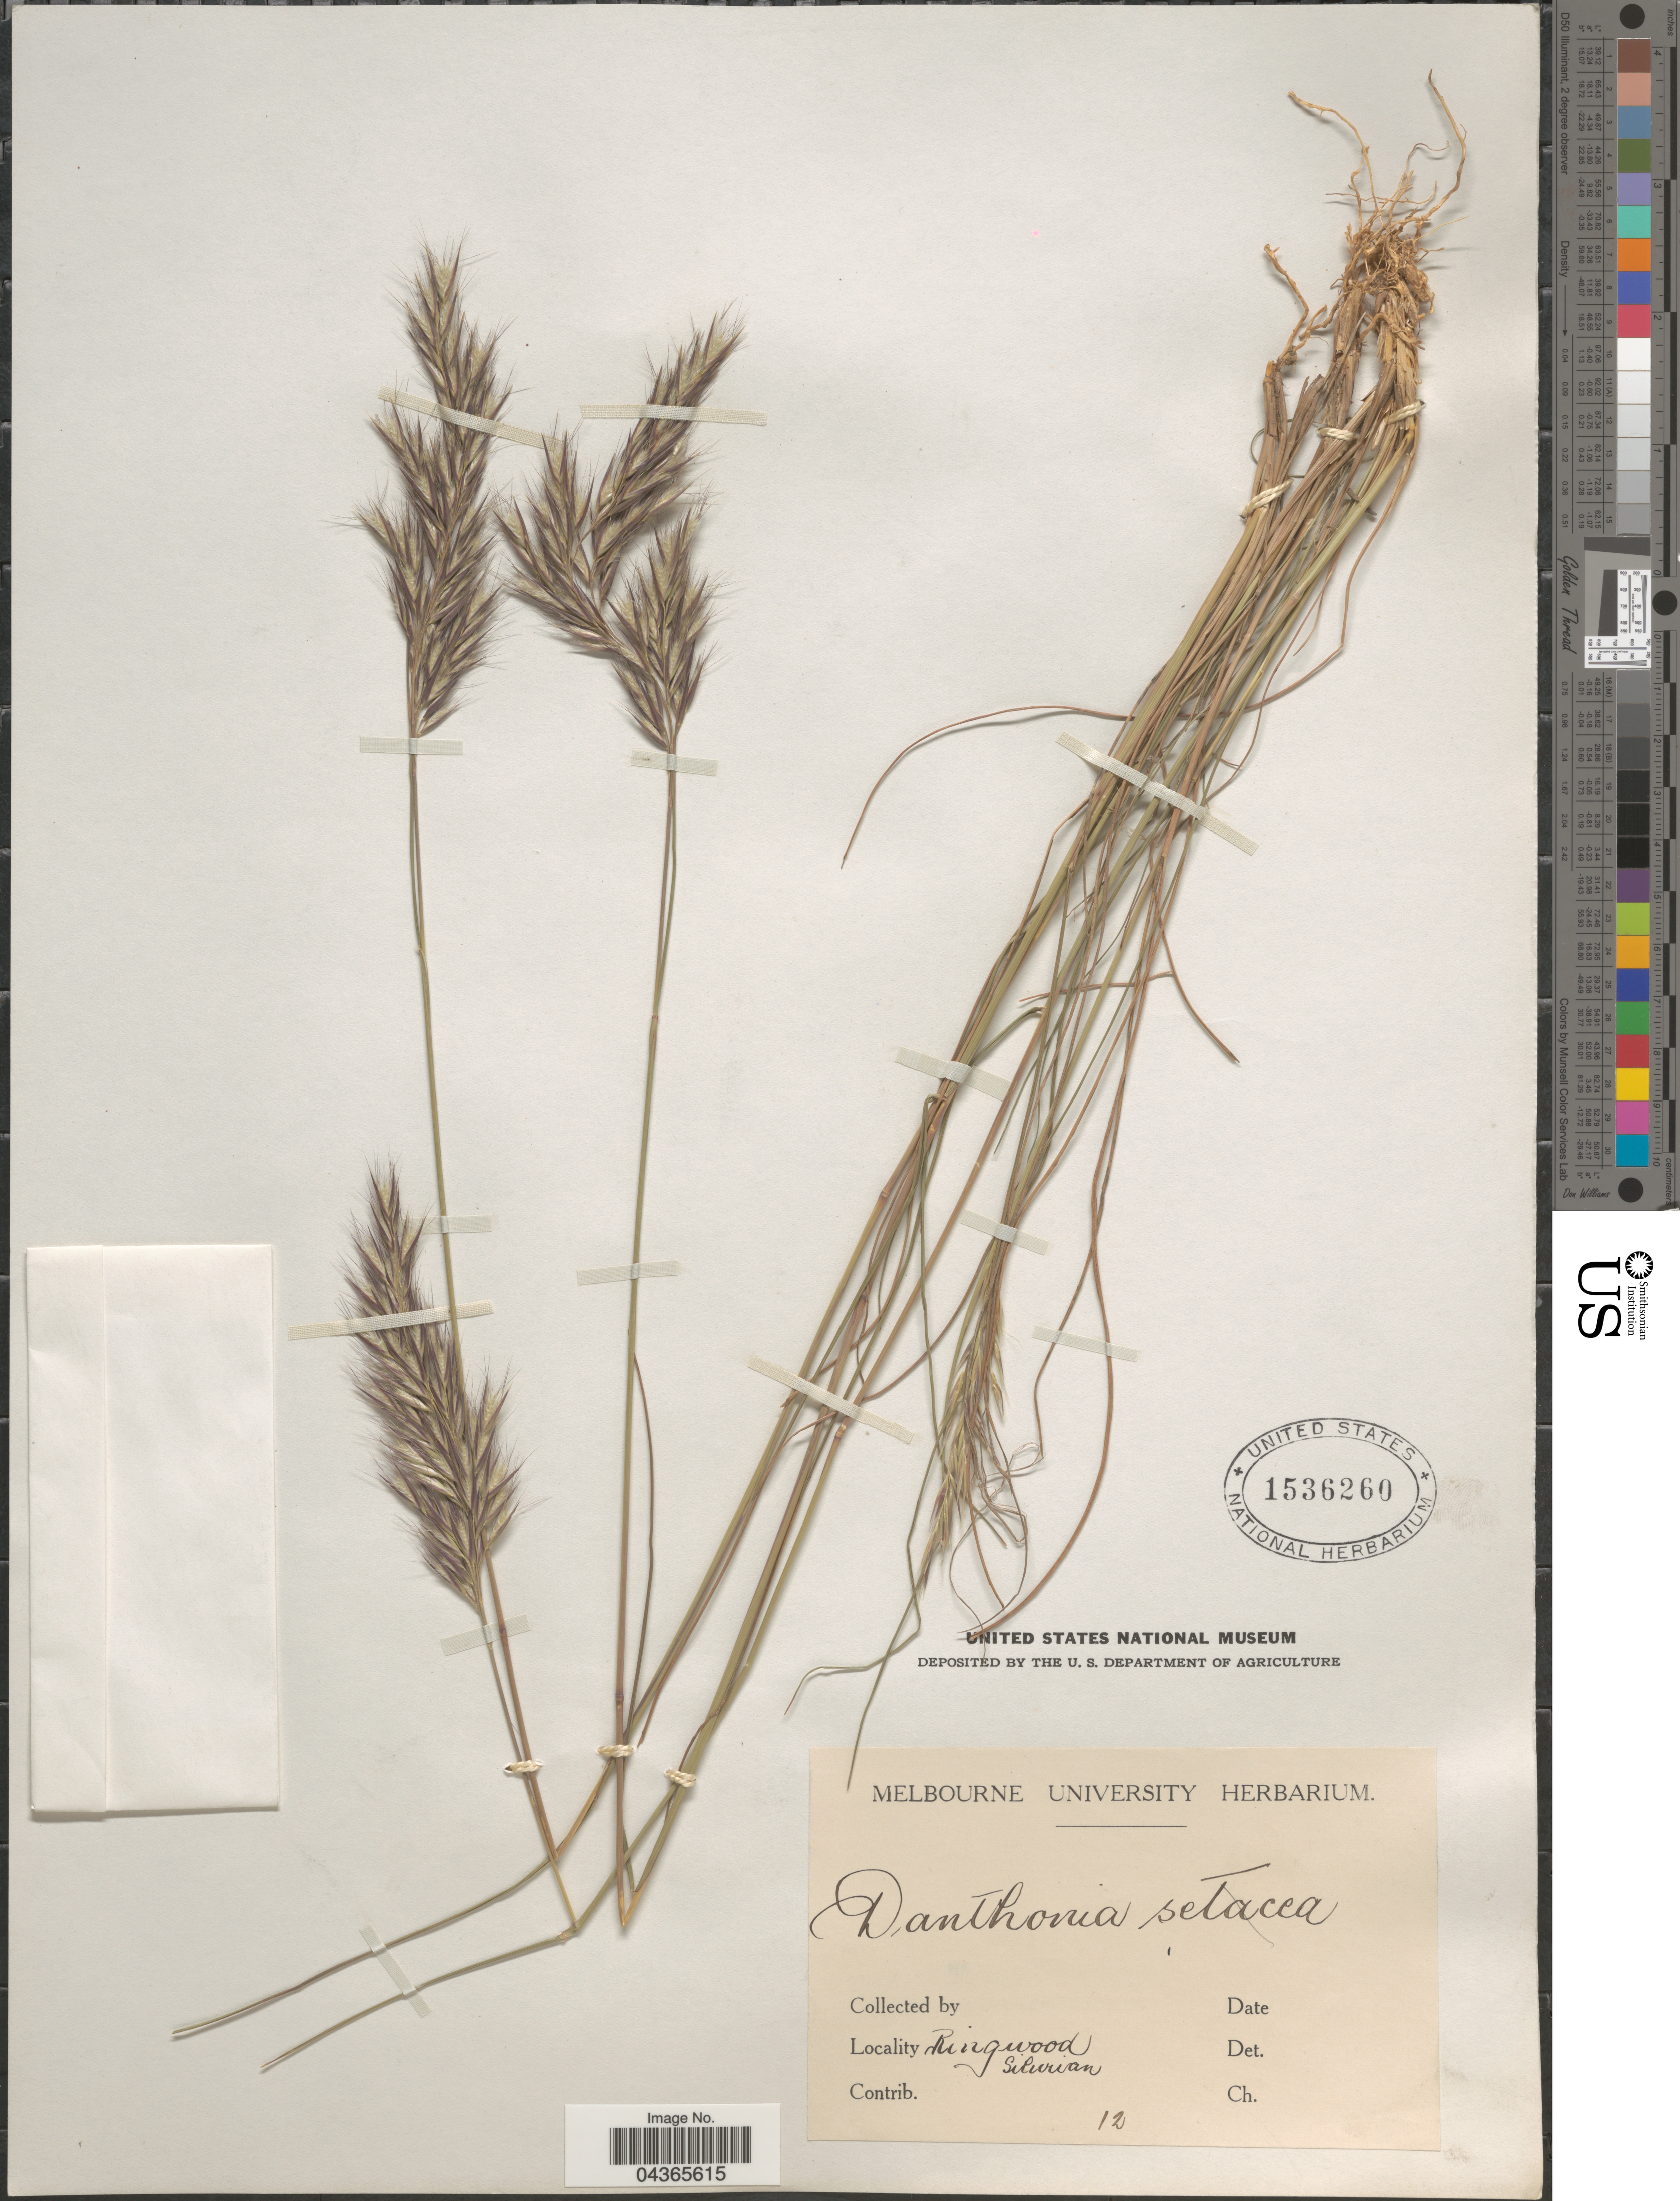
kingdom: Plantae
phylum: Tracheophyta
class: Liliopsida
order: Poales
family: Poaceae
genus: Rytidosperma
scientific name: Rytidosperma setaceum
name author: (R. Br.) Connor & Edgar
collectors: Ex herb. Melbourne University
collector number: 12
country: Australia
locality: Ringwood. Silurian.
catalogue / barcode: US 1536260